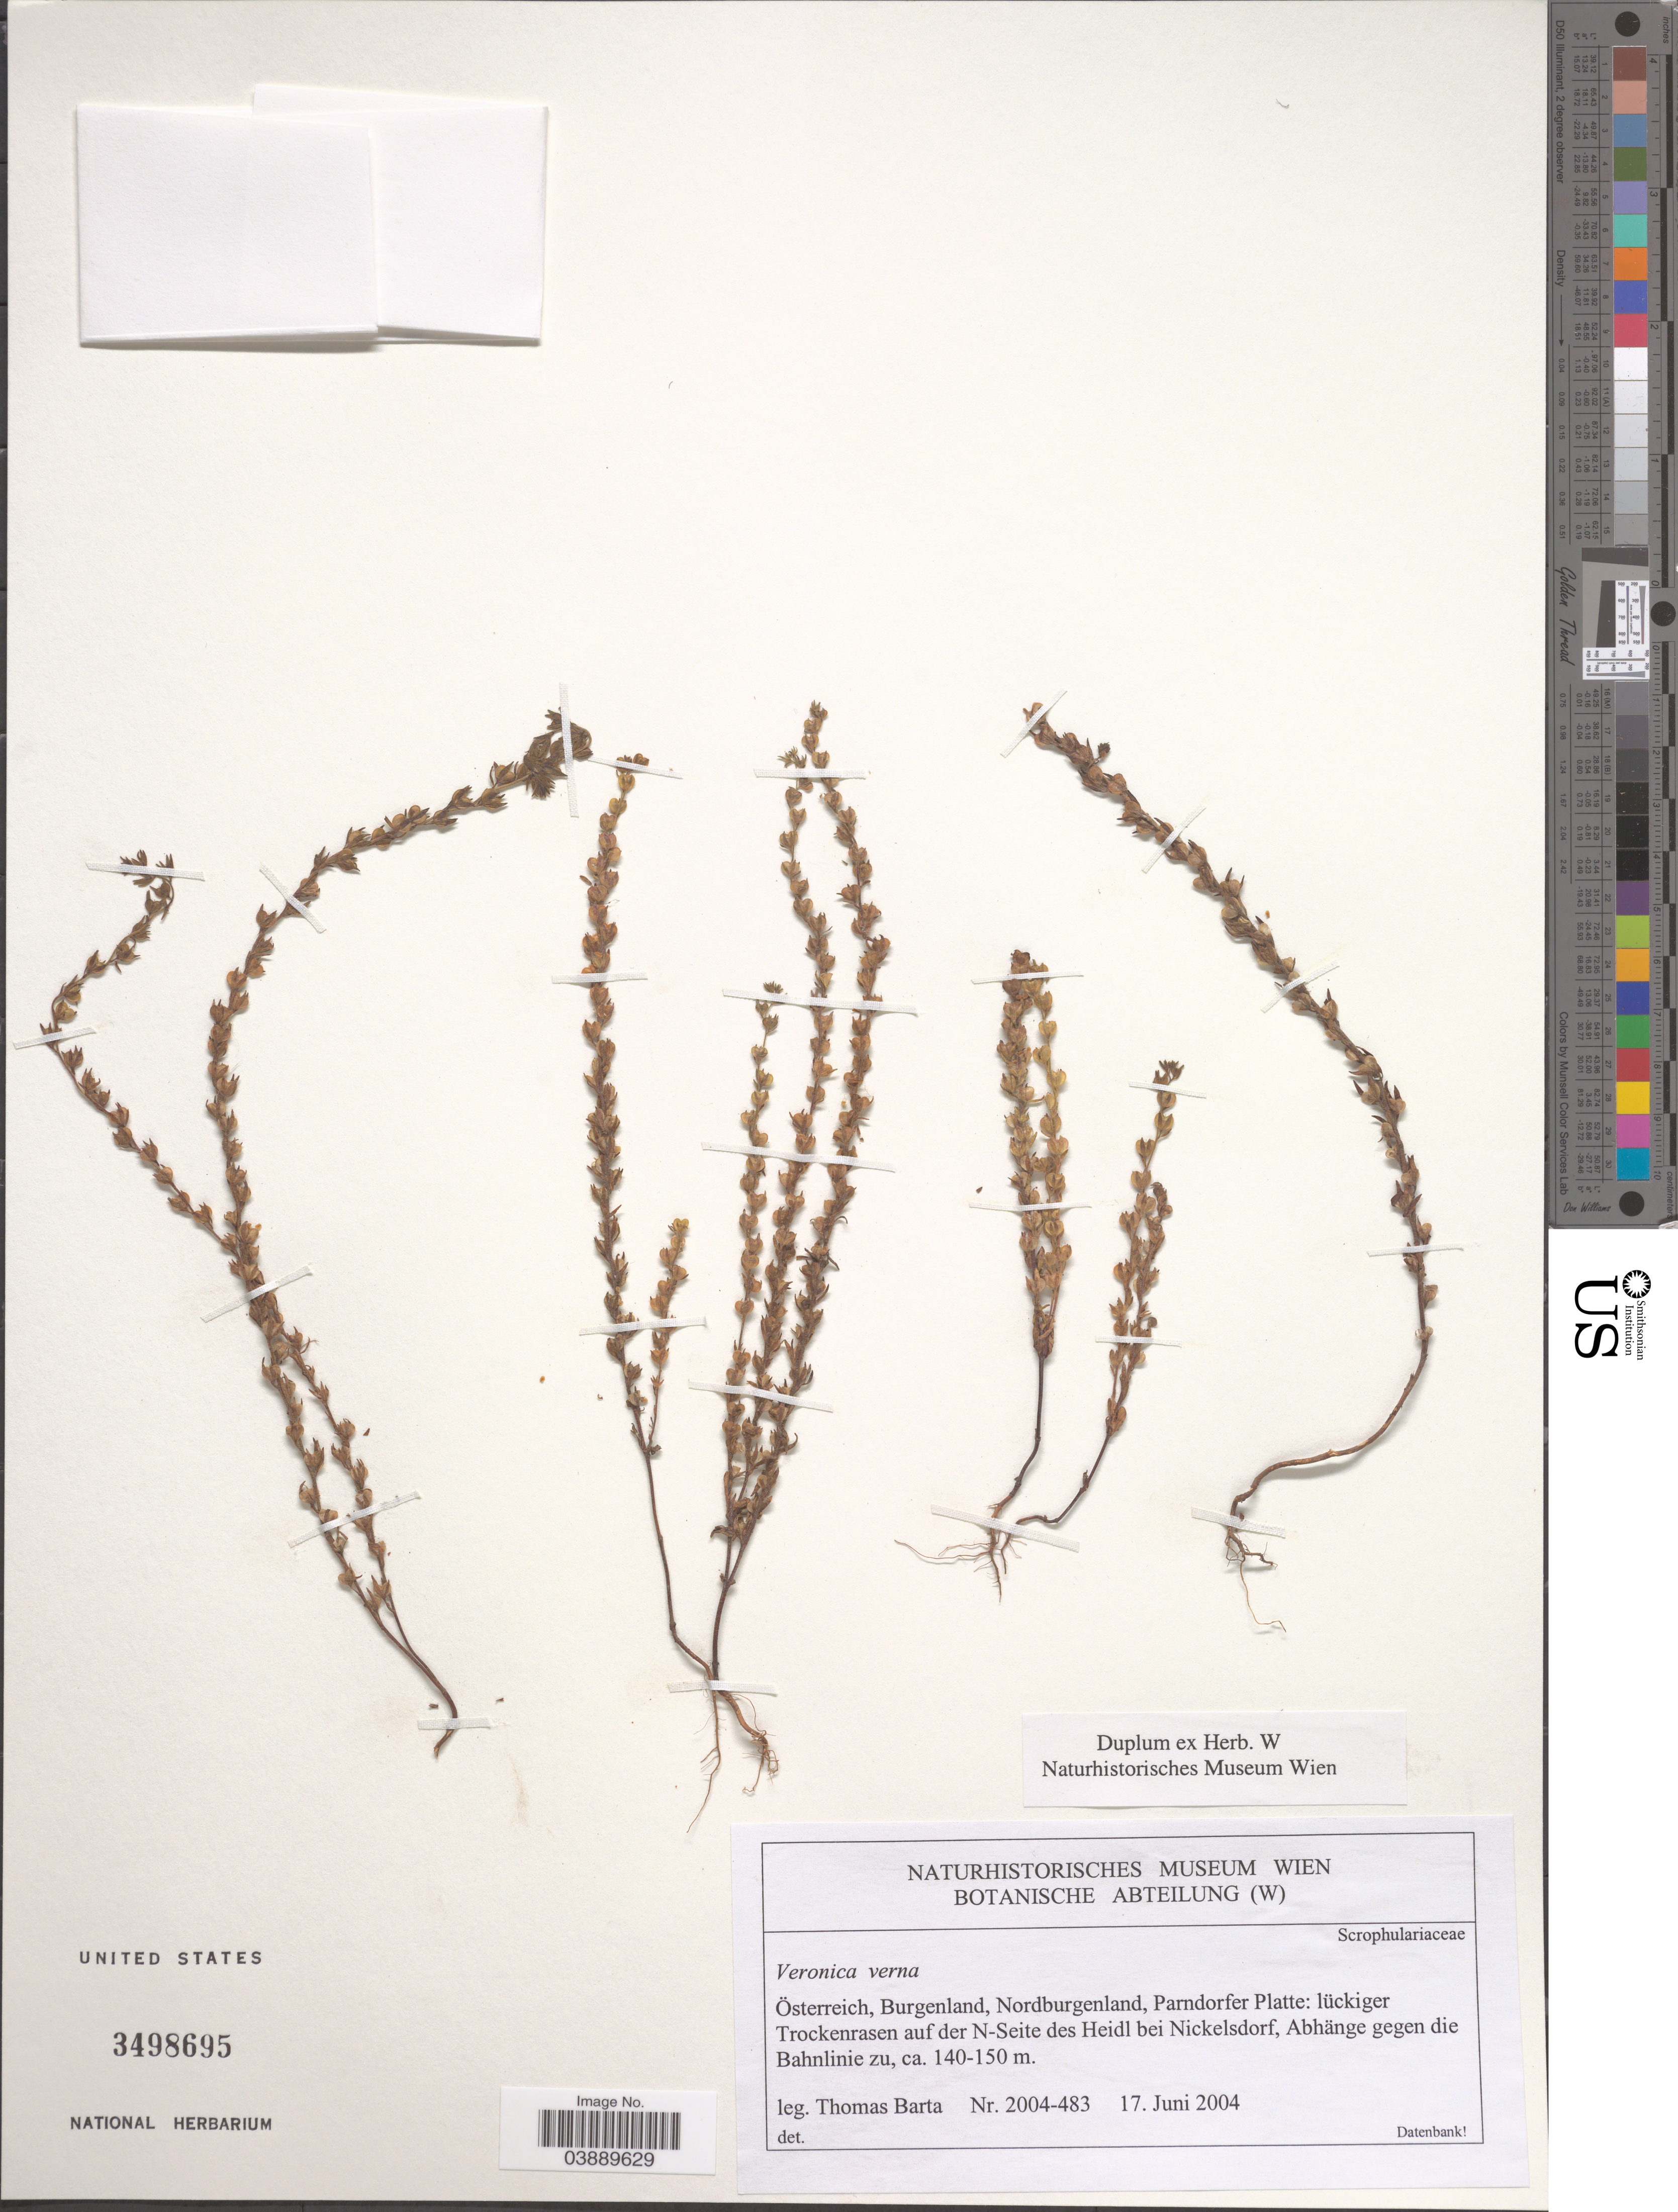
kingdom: Plantae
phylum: Tracheophyta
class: Magnoliopsida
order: Lamiales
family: Plantaginaceae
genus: Veronica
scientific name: Veronica verna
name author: L.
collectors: T. Barta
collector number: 2004-483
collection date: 2004-06-17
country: Austria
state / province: Burgenland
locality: Österreich, Nordburgenland, Parndorfer Platte: lückiger Trockenrasen auf der N-Seite des Heidl bei Nickelsdorf, Abhänge gegen die Bahnlinie zu.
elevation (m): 140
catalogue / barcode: US 3498695